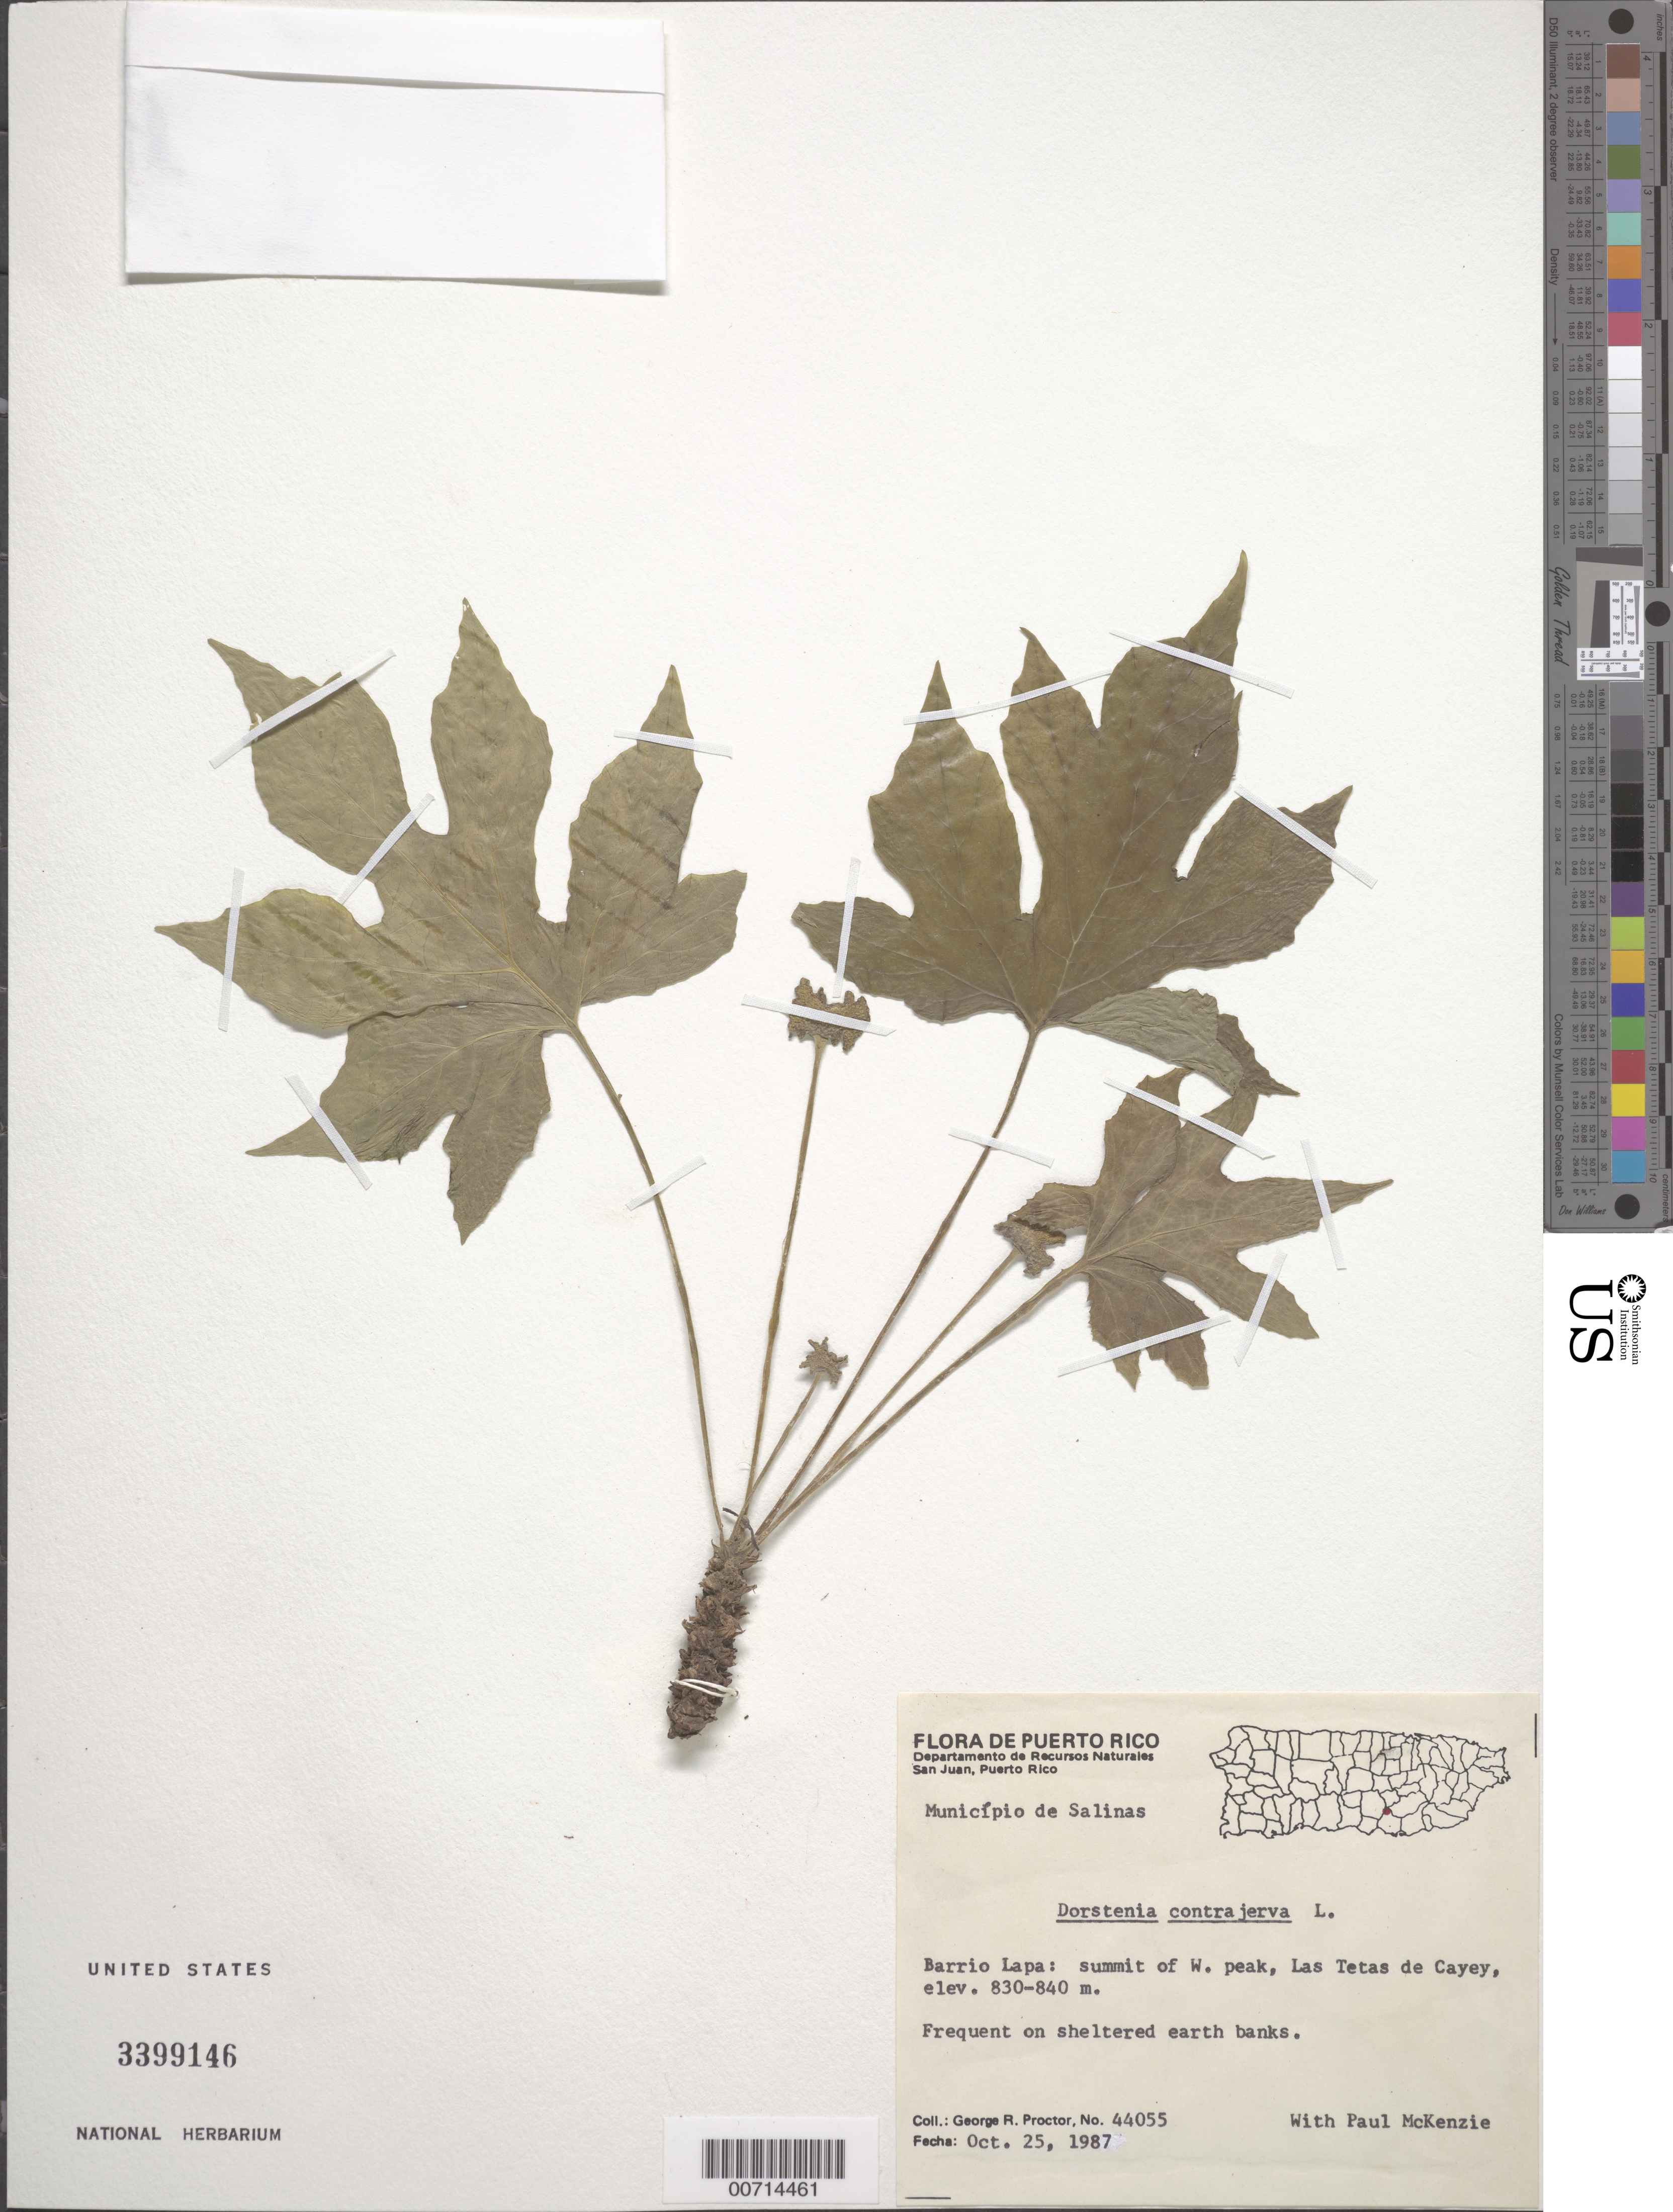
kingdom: Plantae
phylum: Tracheophyta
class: Magnoliopsida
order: Rosales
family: Moraceae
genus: Dorstenia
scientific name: Dorstenia contrajerva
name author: L.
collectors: G. R. Proctor & P. Mckenzie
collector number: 44055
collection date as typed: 25 Oct 1987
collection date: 1987-10-25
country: Puerto Rico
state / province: Salinas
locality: Salinas, Barrio Lapa: summit of W peak, Las Tetas de Cayey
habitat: Sheltered earth banks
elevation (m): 830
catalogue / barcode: US 3399146